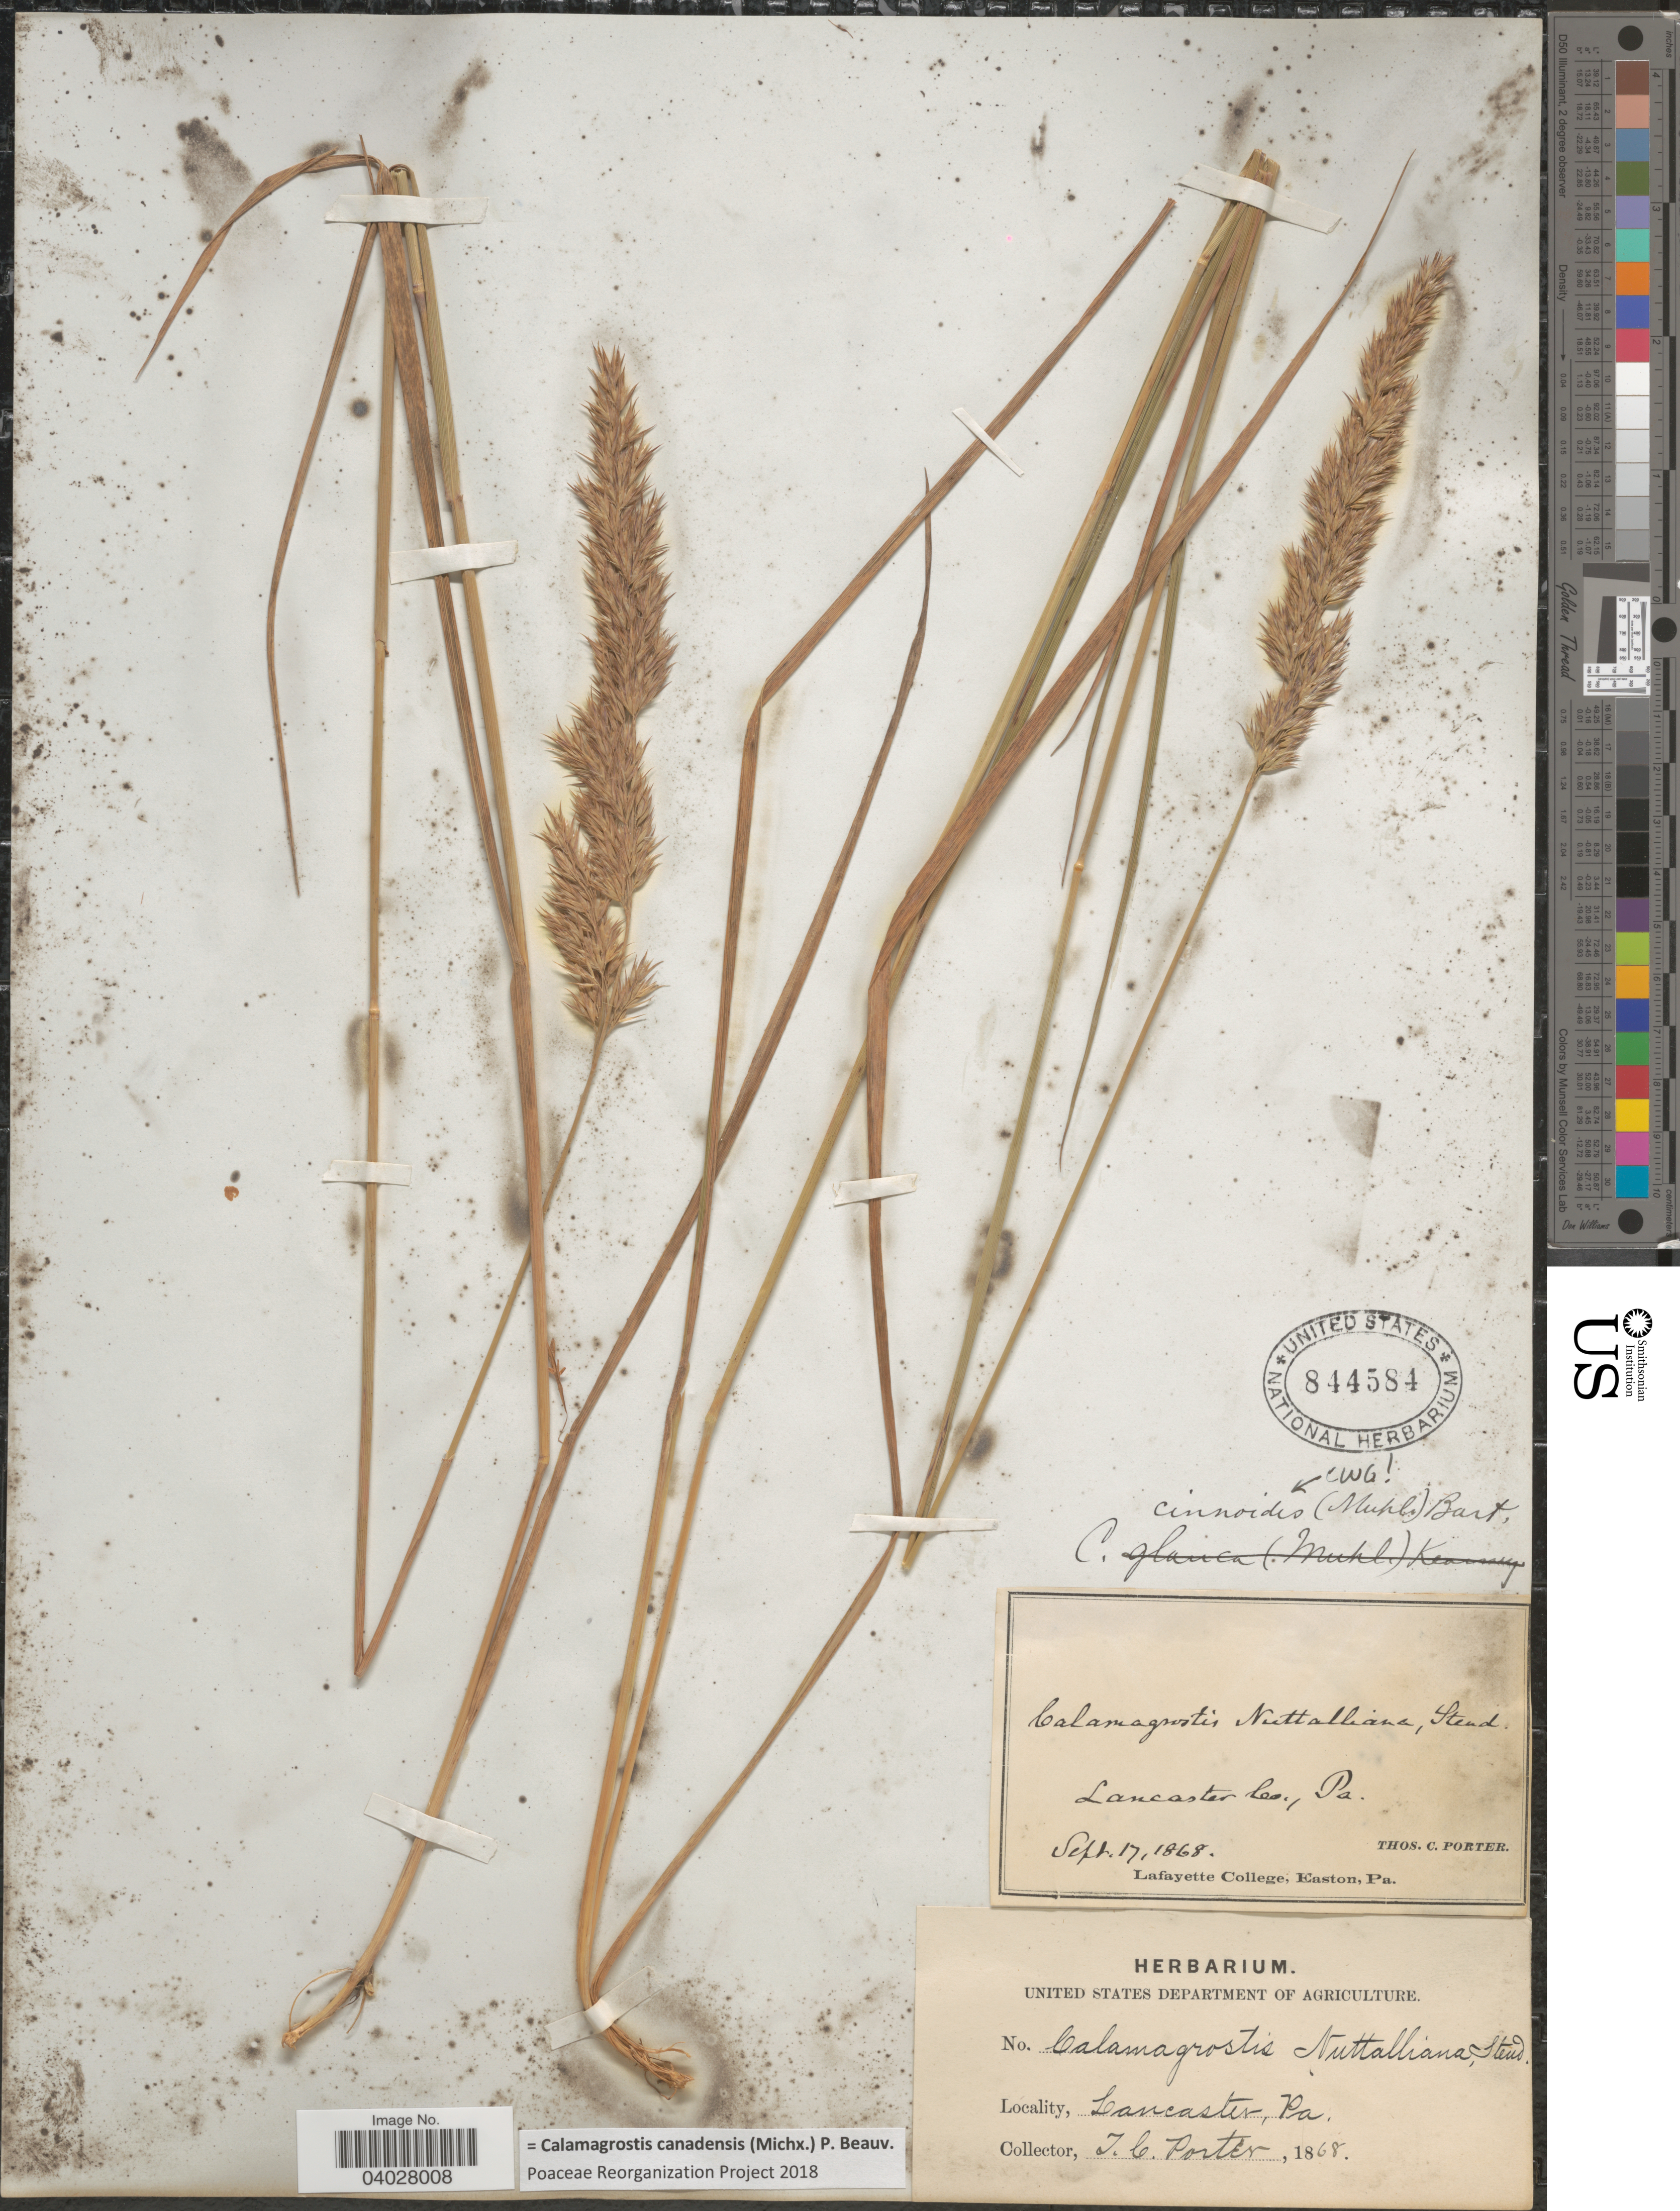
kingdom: Plantae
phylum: Tracheophyta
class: Liliopsida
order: Poales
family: Poaceae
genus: Calamagrostis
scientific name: Calamagrostis canadensis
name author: (Michx.) P. Beauv.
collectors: T. Porter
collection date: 1868-09-17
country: United States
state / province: Pennsylvania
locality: Lancaster Co.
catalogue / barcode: US 844584